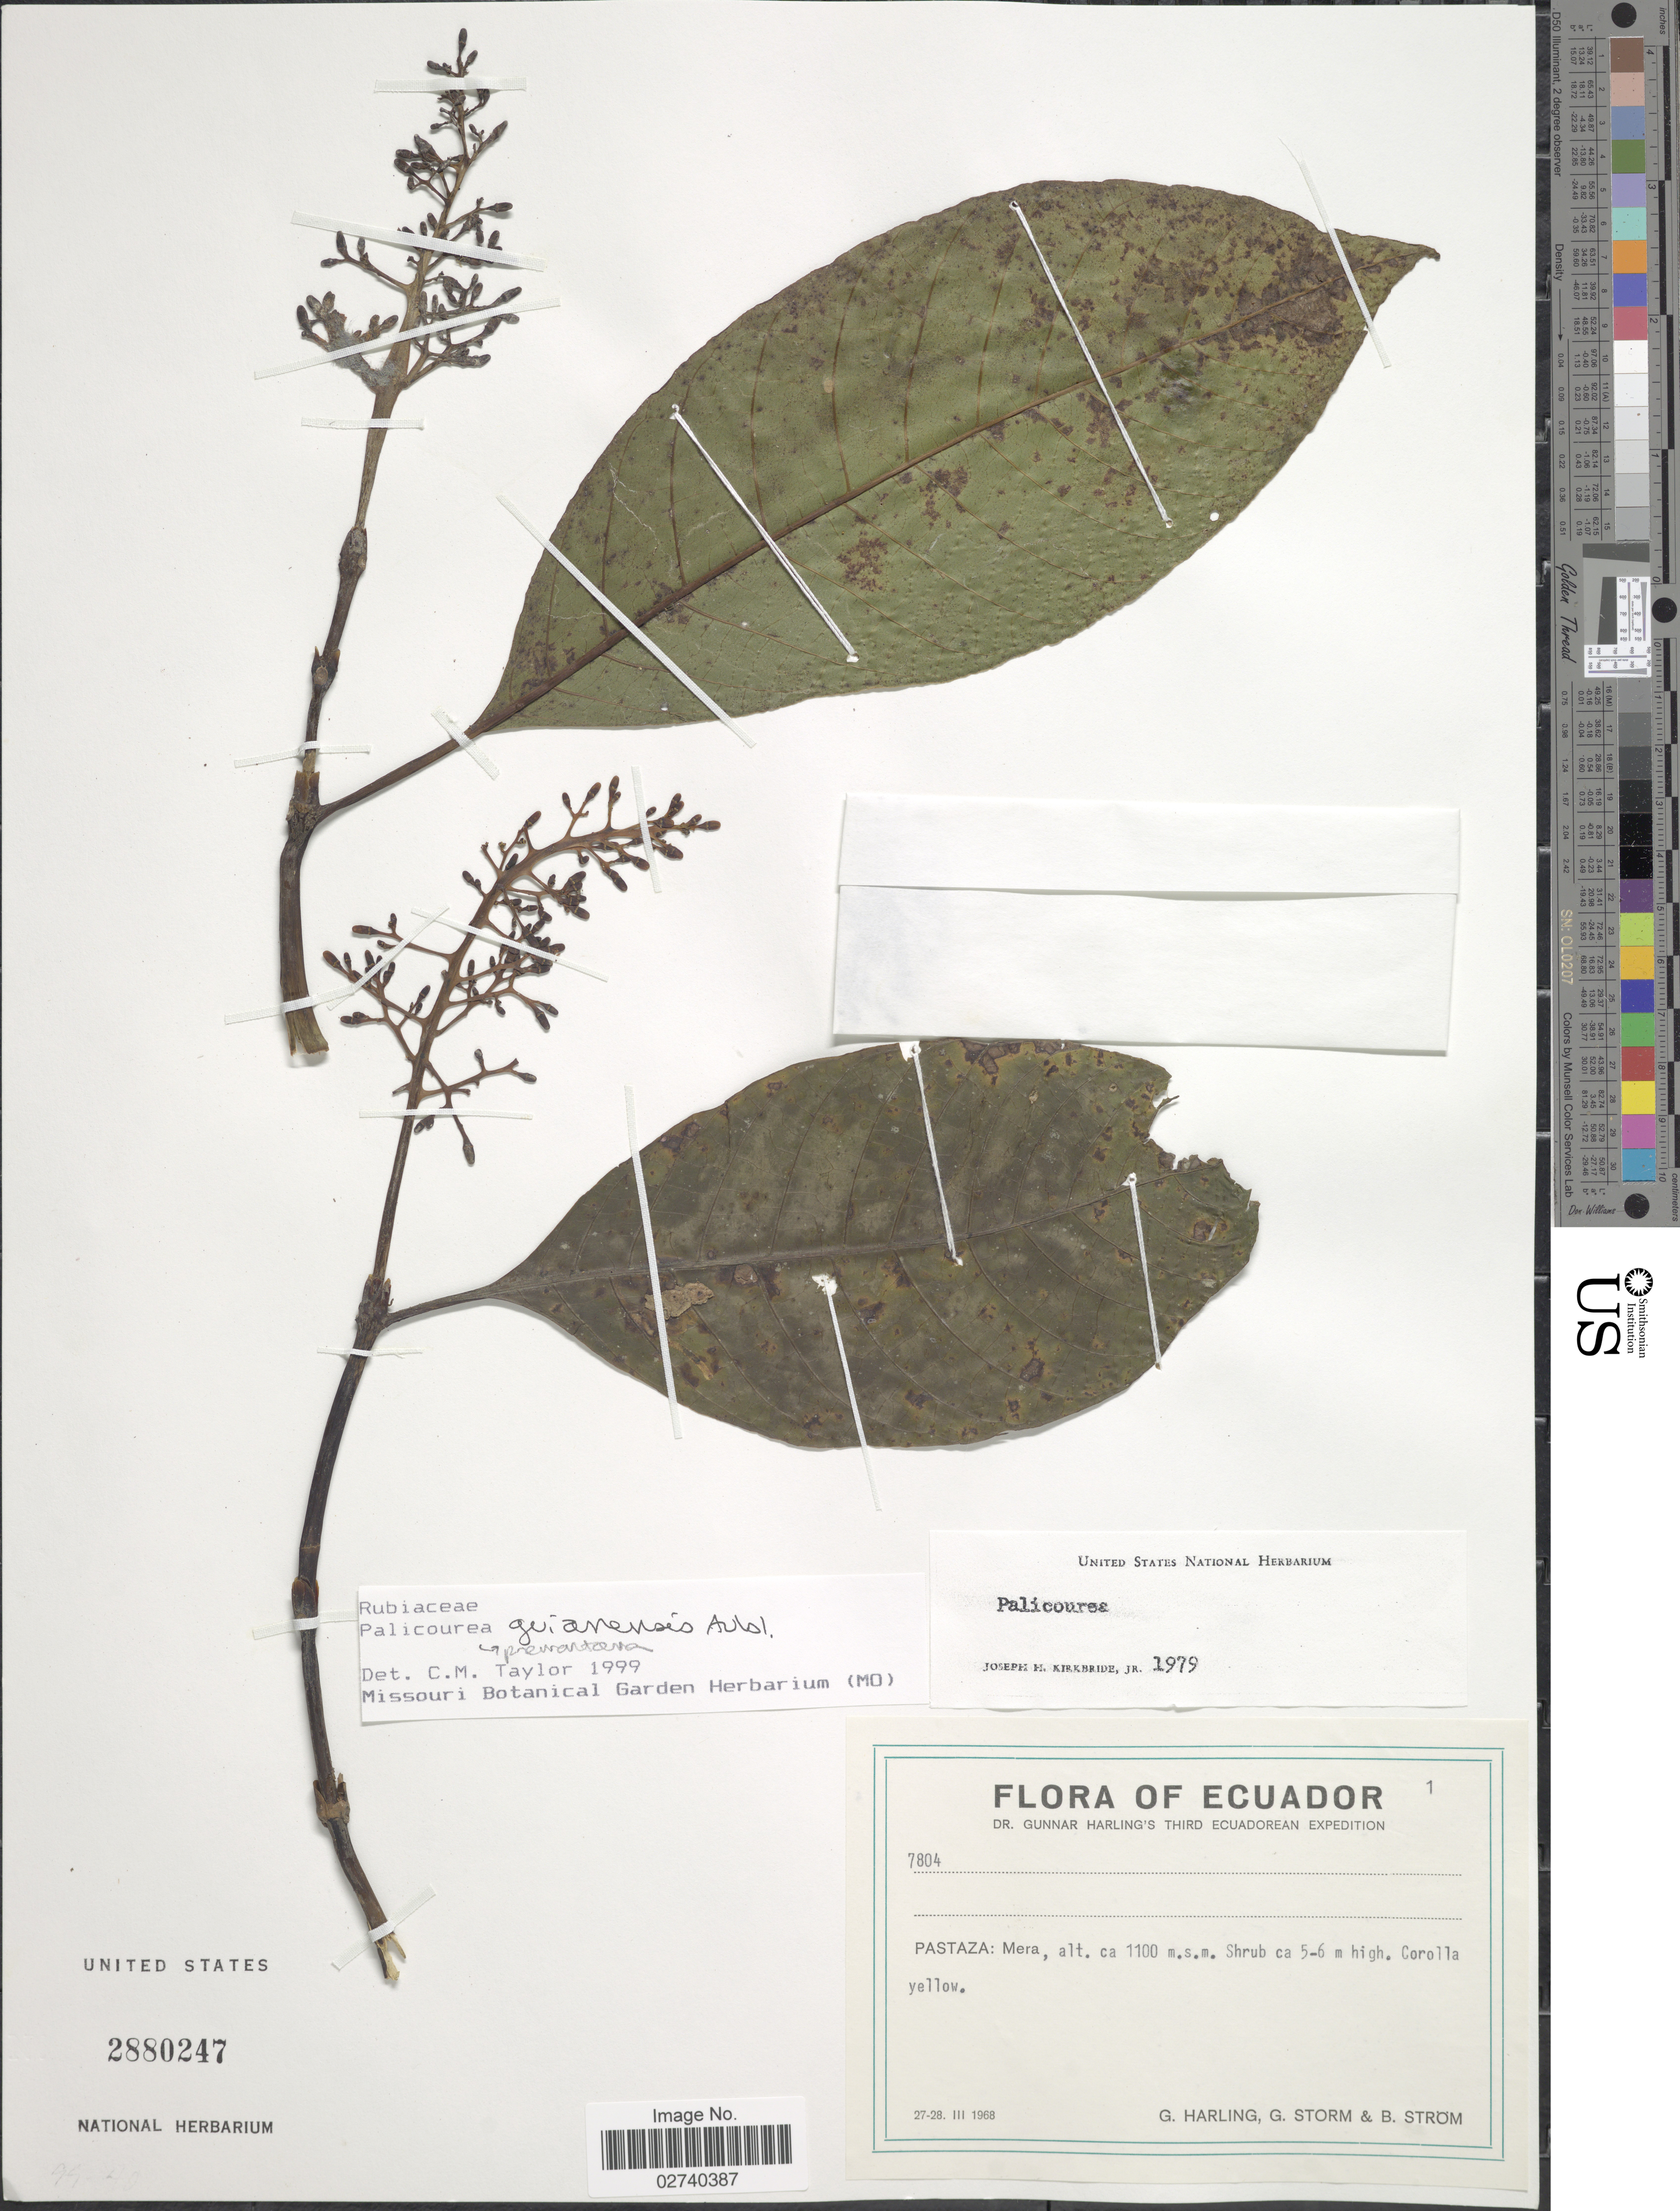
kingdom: Plantae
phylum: Tracheophyta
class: Magnoliopsida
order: Gentianales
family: Rubiaceae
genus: Palicourea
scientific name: Palicourea premontana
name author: C.M. Taylor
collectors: G. Harling, G. Storm & B. Ström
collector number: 7804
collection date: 1968-03-27/1968-03-28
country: Ecuador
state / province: Pastaza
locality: Mera.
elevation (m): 1100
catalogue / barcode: US 2880247